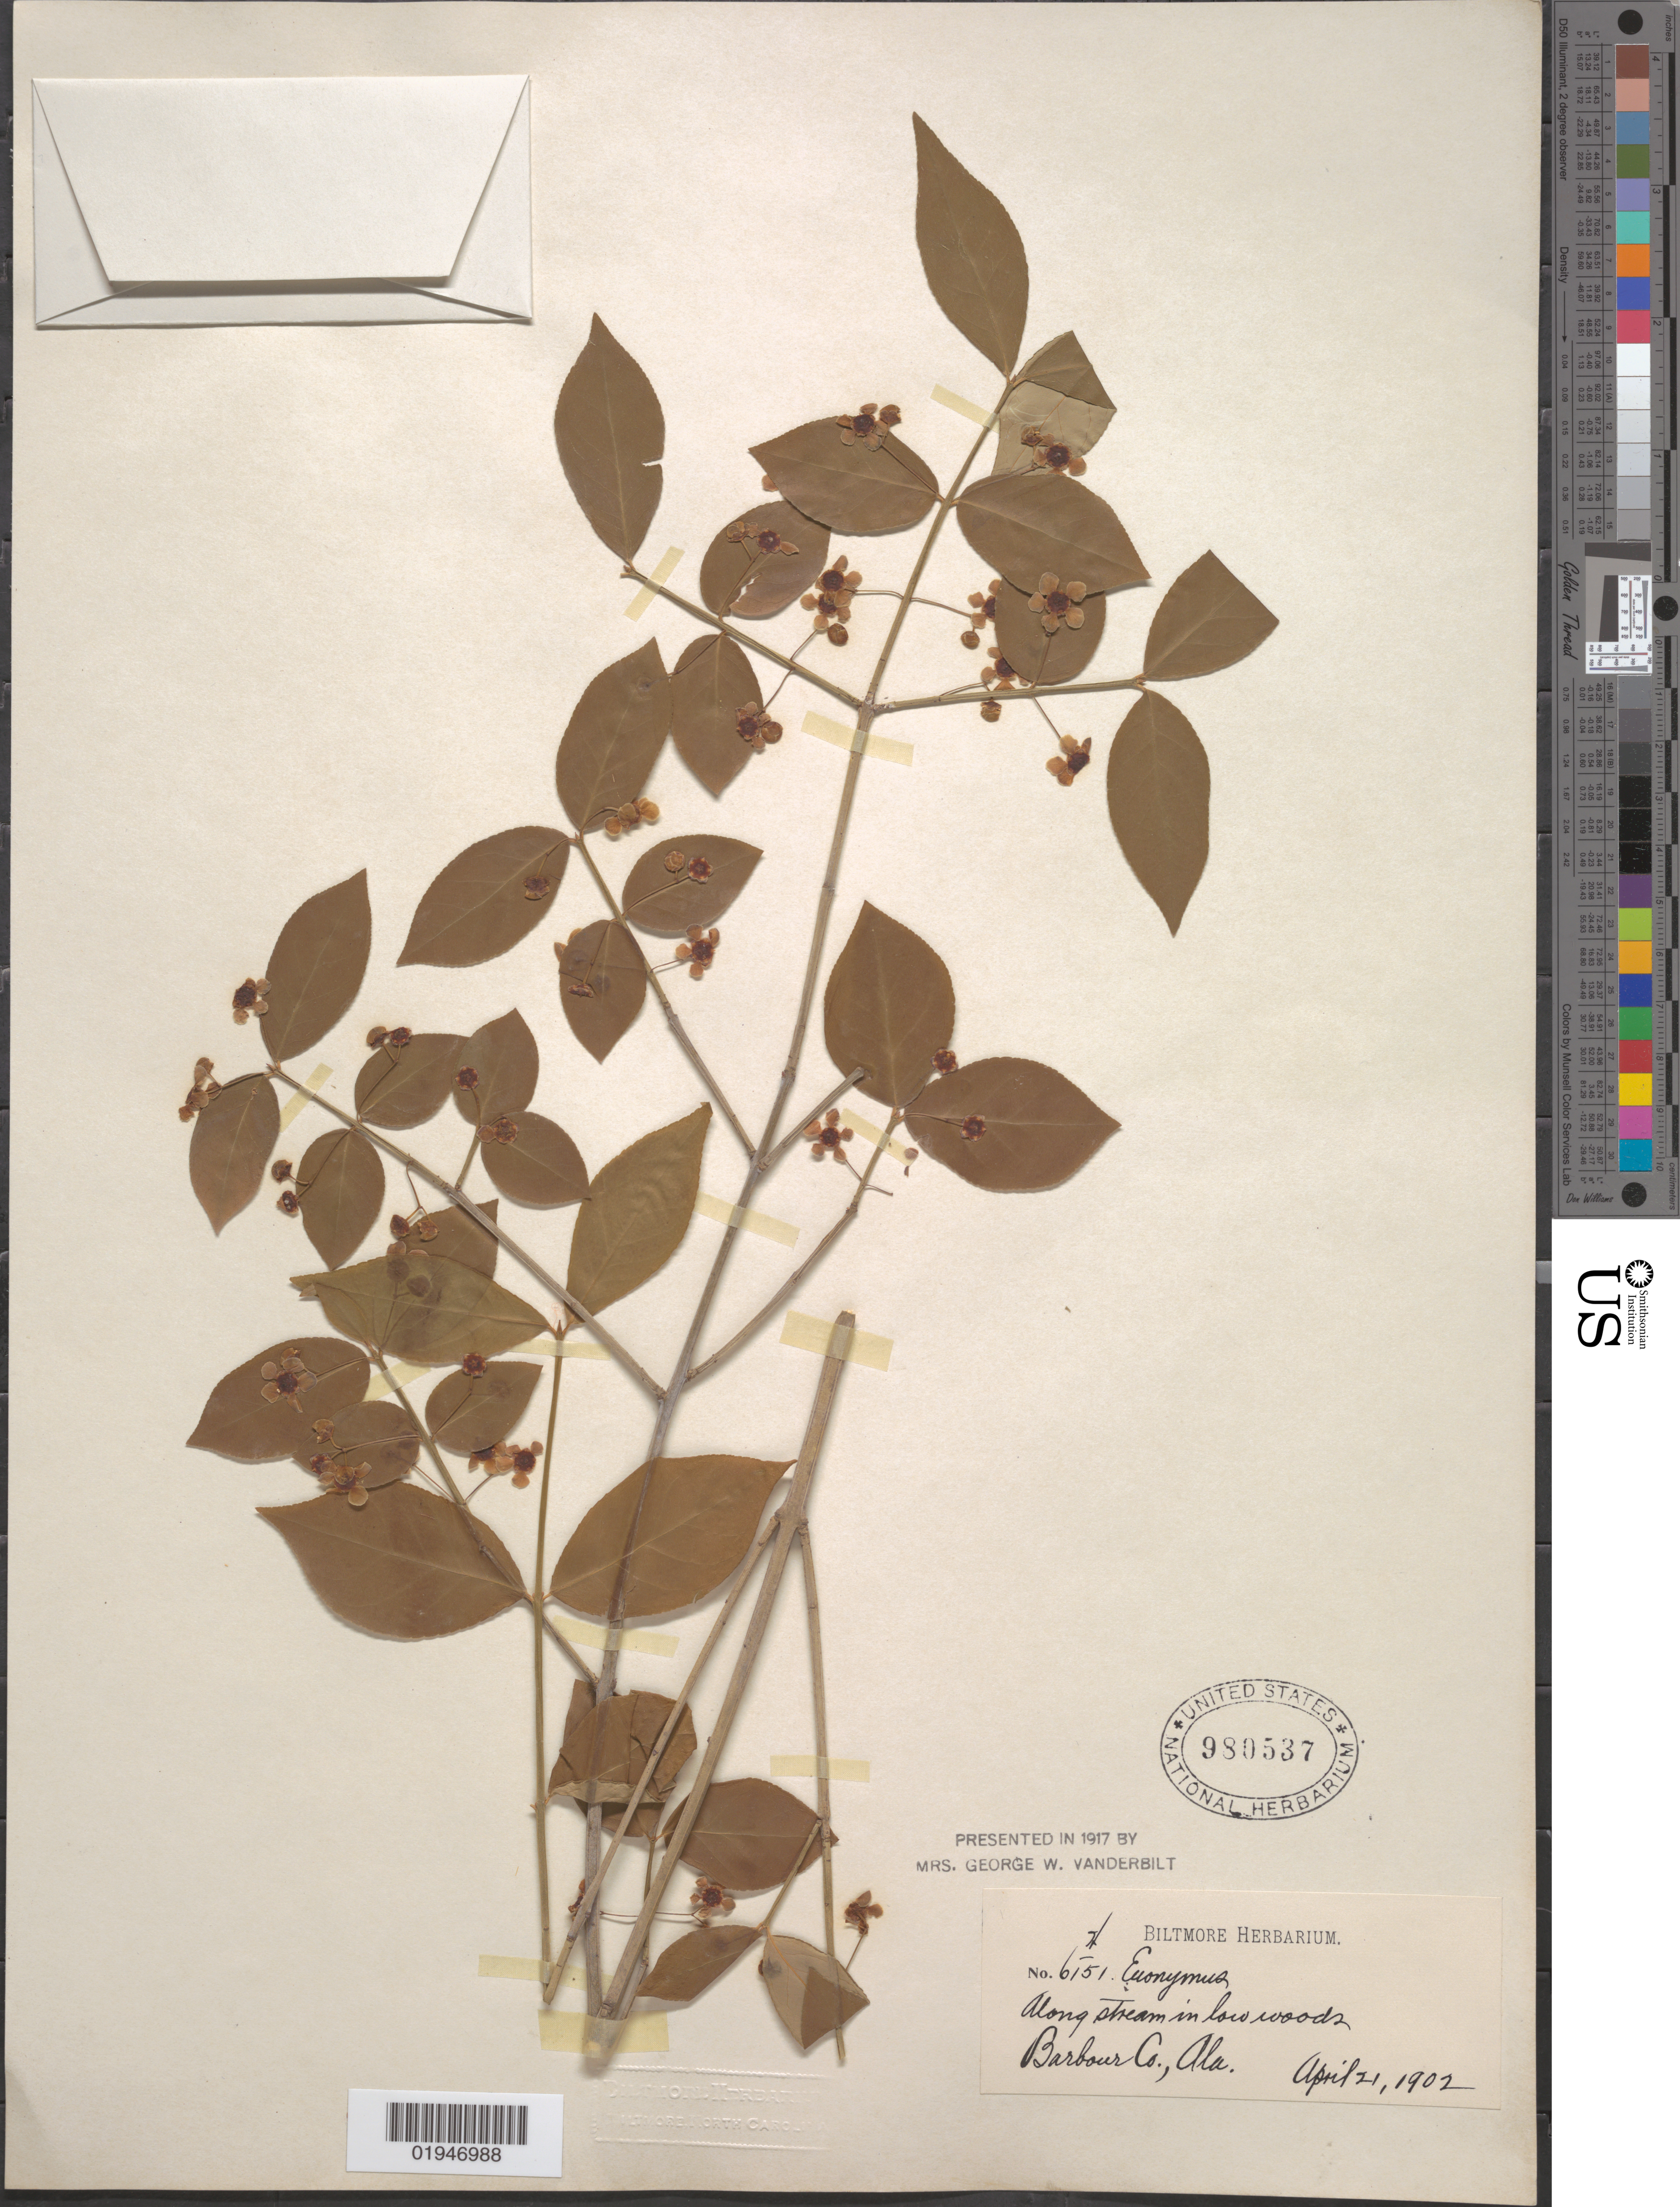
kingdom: Plantae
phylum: Tracheophyta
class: Magnoliopsida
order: Celastrales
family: Celastraceae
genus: Euonymus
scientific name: Euonymus obovatus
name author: Nutt.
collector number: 6151 H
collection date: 1902-04-21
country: United States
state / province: Alabama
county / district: Barbour County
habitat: Along stream in low woods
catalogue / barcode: US 980537